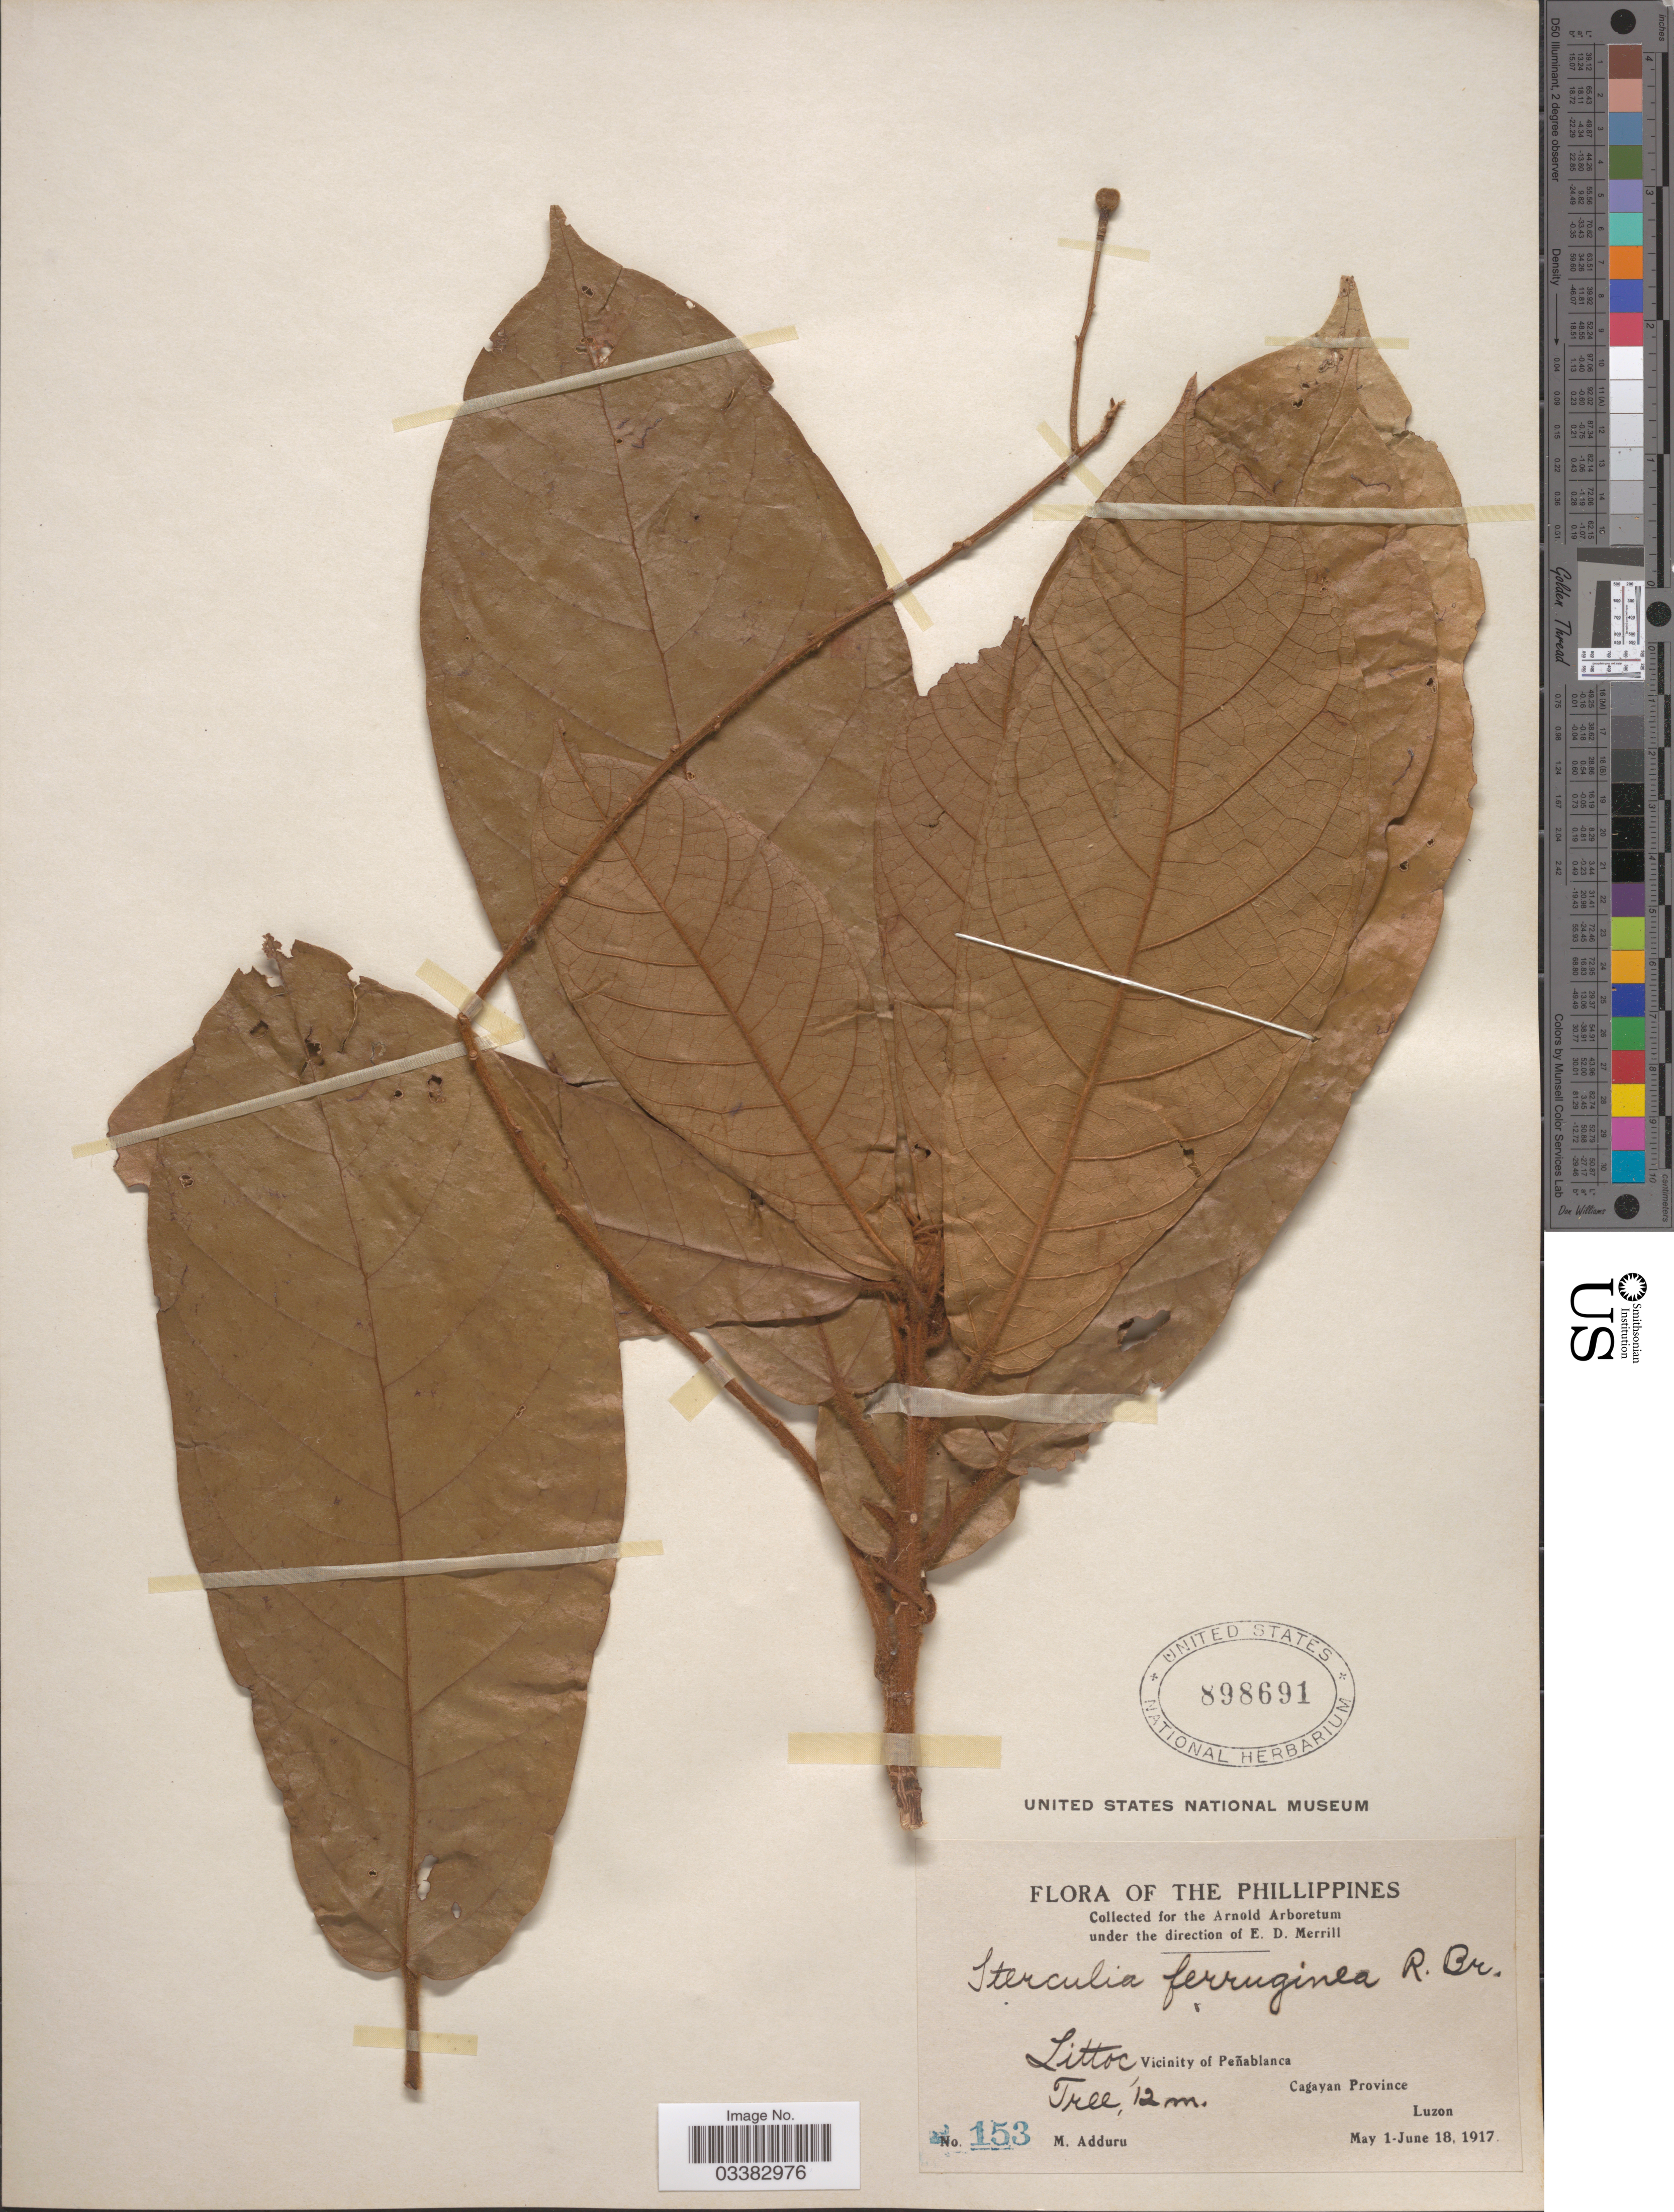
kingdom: Plantae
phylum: Tracheophyta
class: Magnoliopsida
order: Malvales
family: Malvaceae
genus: Sterculia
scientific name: Sterculia ferruginea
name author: R. Br.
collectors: M. Adduru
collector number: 153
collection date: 1917-05-01/1917-06-18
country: Philippines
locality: Littoc, Vicinity of Peñablanca, Cagayan Province, Luzon.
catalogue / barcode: US 898691